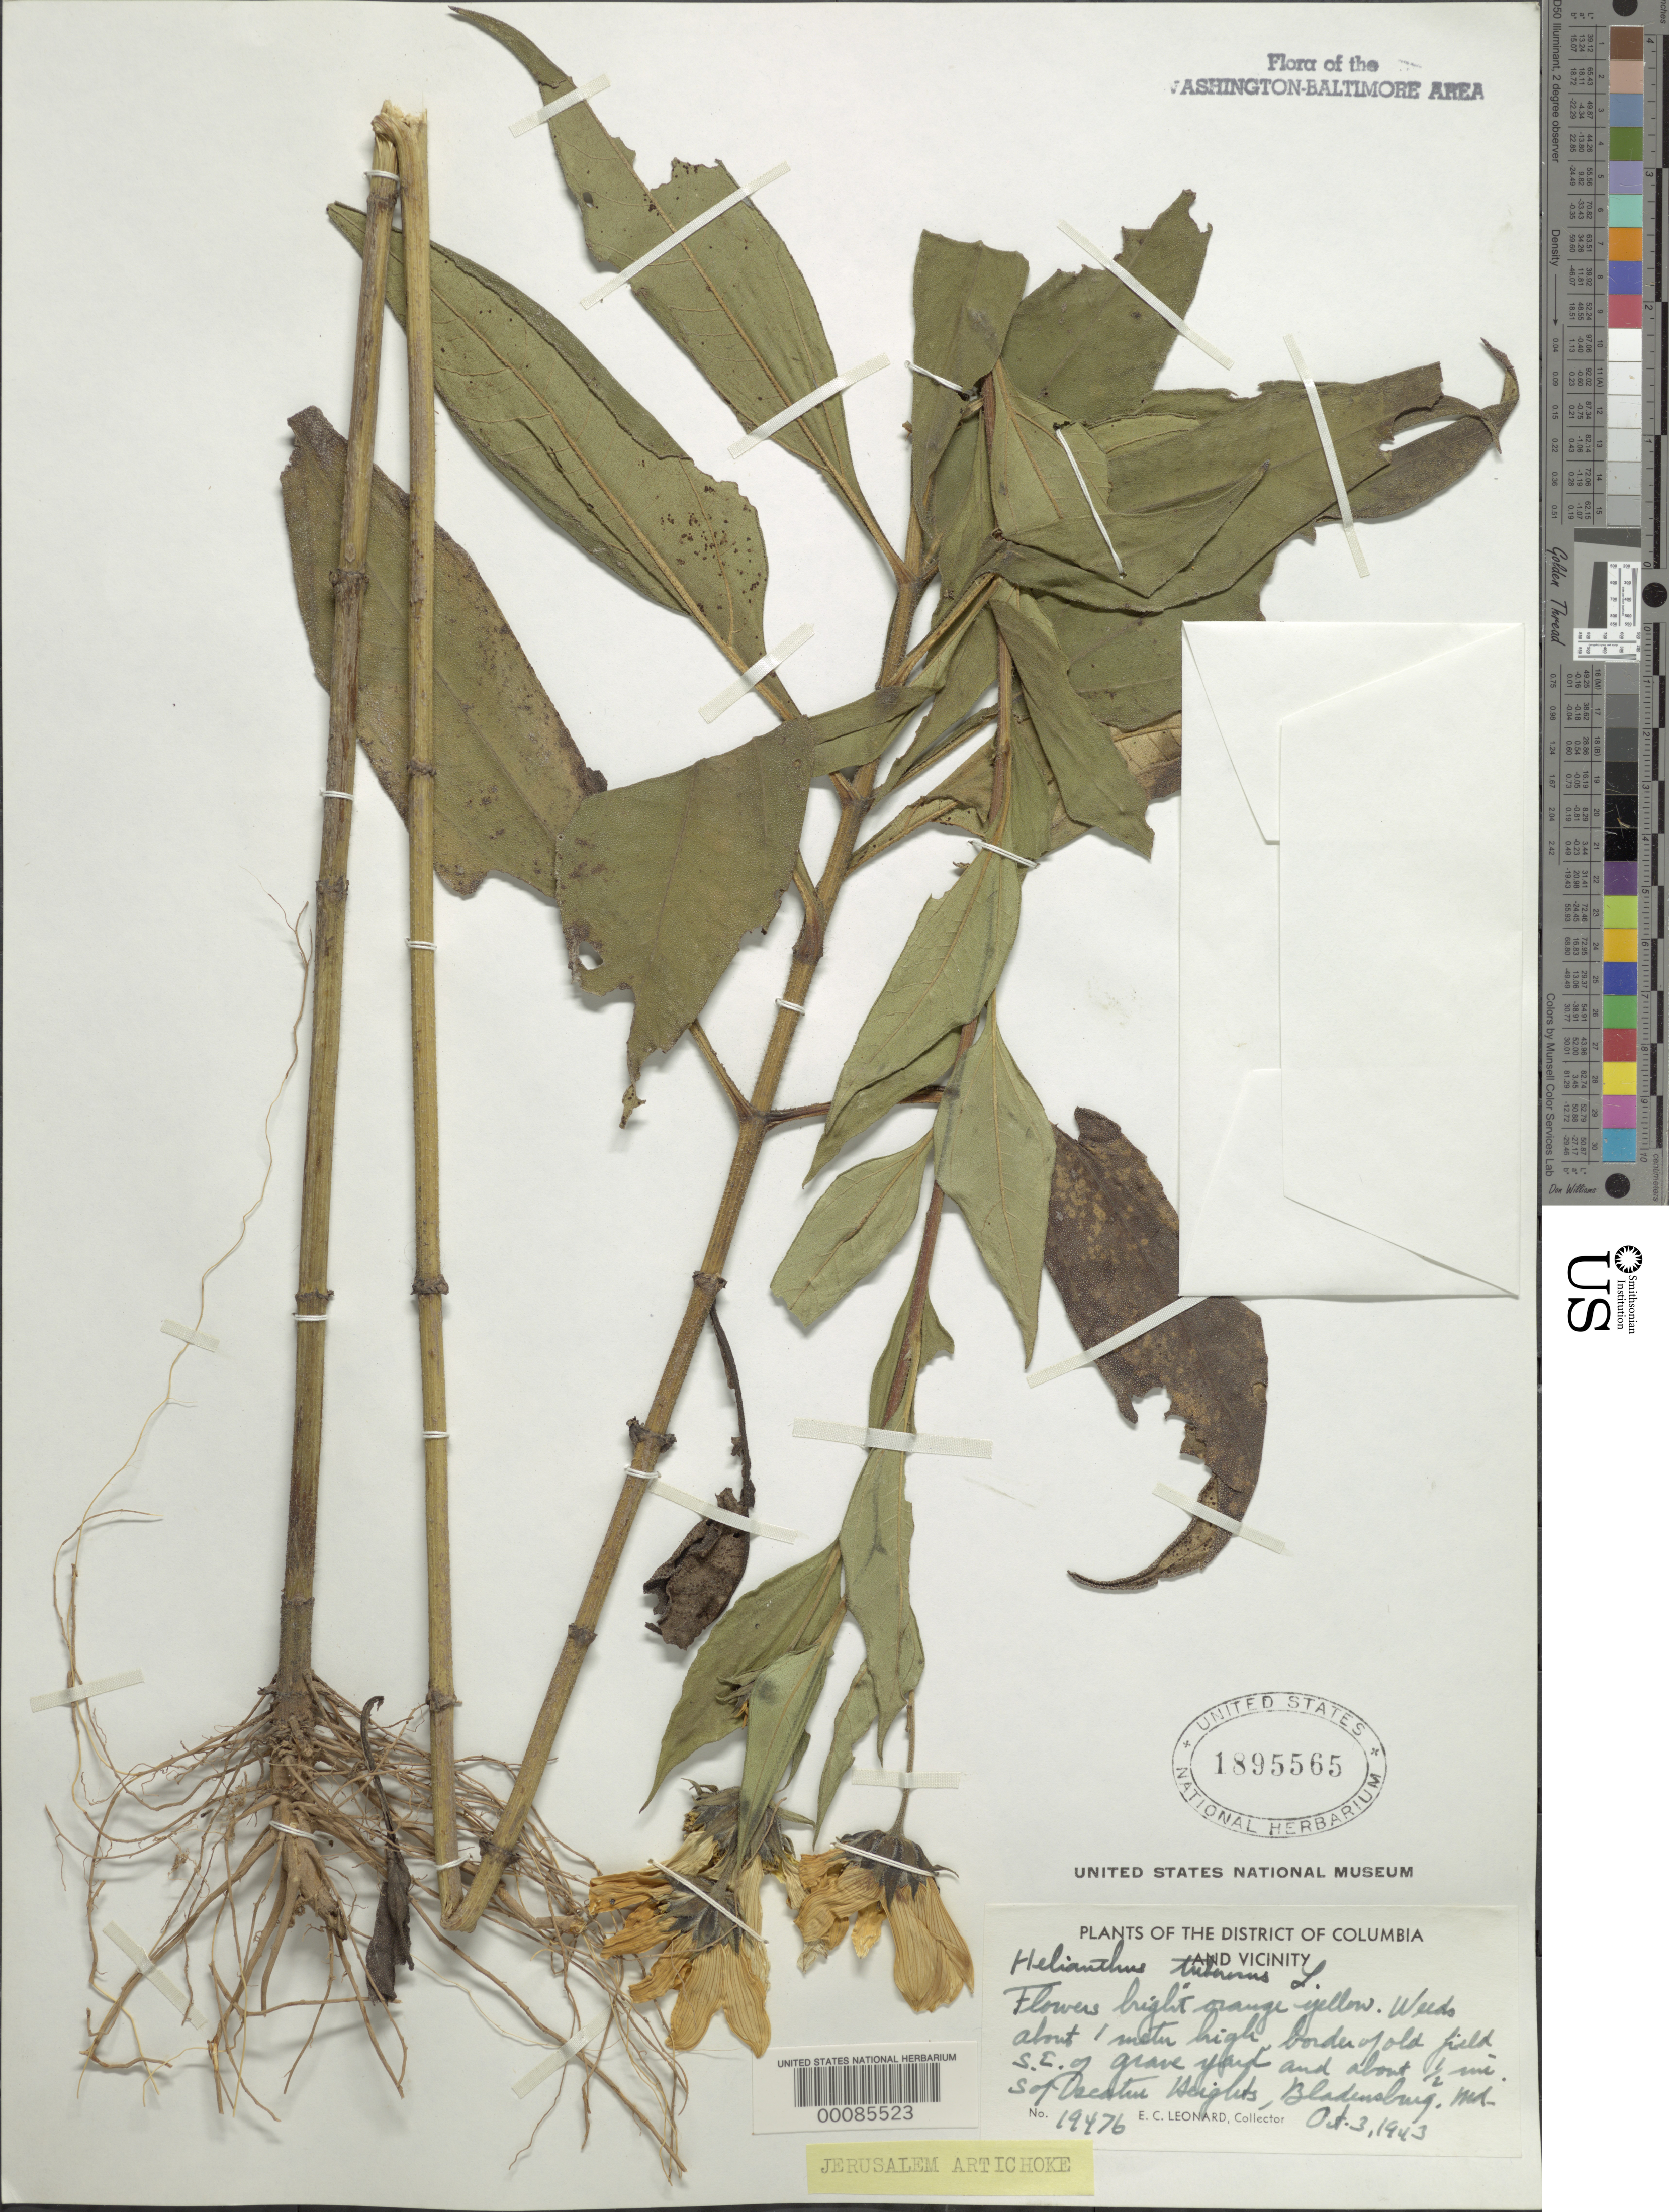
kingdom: Plantae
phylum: Tracheophyta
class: Magnoliopsida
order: Asterales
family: Asteraceae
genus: Helianthus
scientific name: Helianthus tuberosus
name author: L.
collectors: E. C. Leonard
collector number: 19476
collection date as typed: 03 Oct 1943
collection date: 1943-10-03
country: United States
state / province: Maryland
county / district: Prince George's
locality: South of Decatur Heights, Bladensburg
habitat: Old field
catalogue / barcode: US 1895565